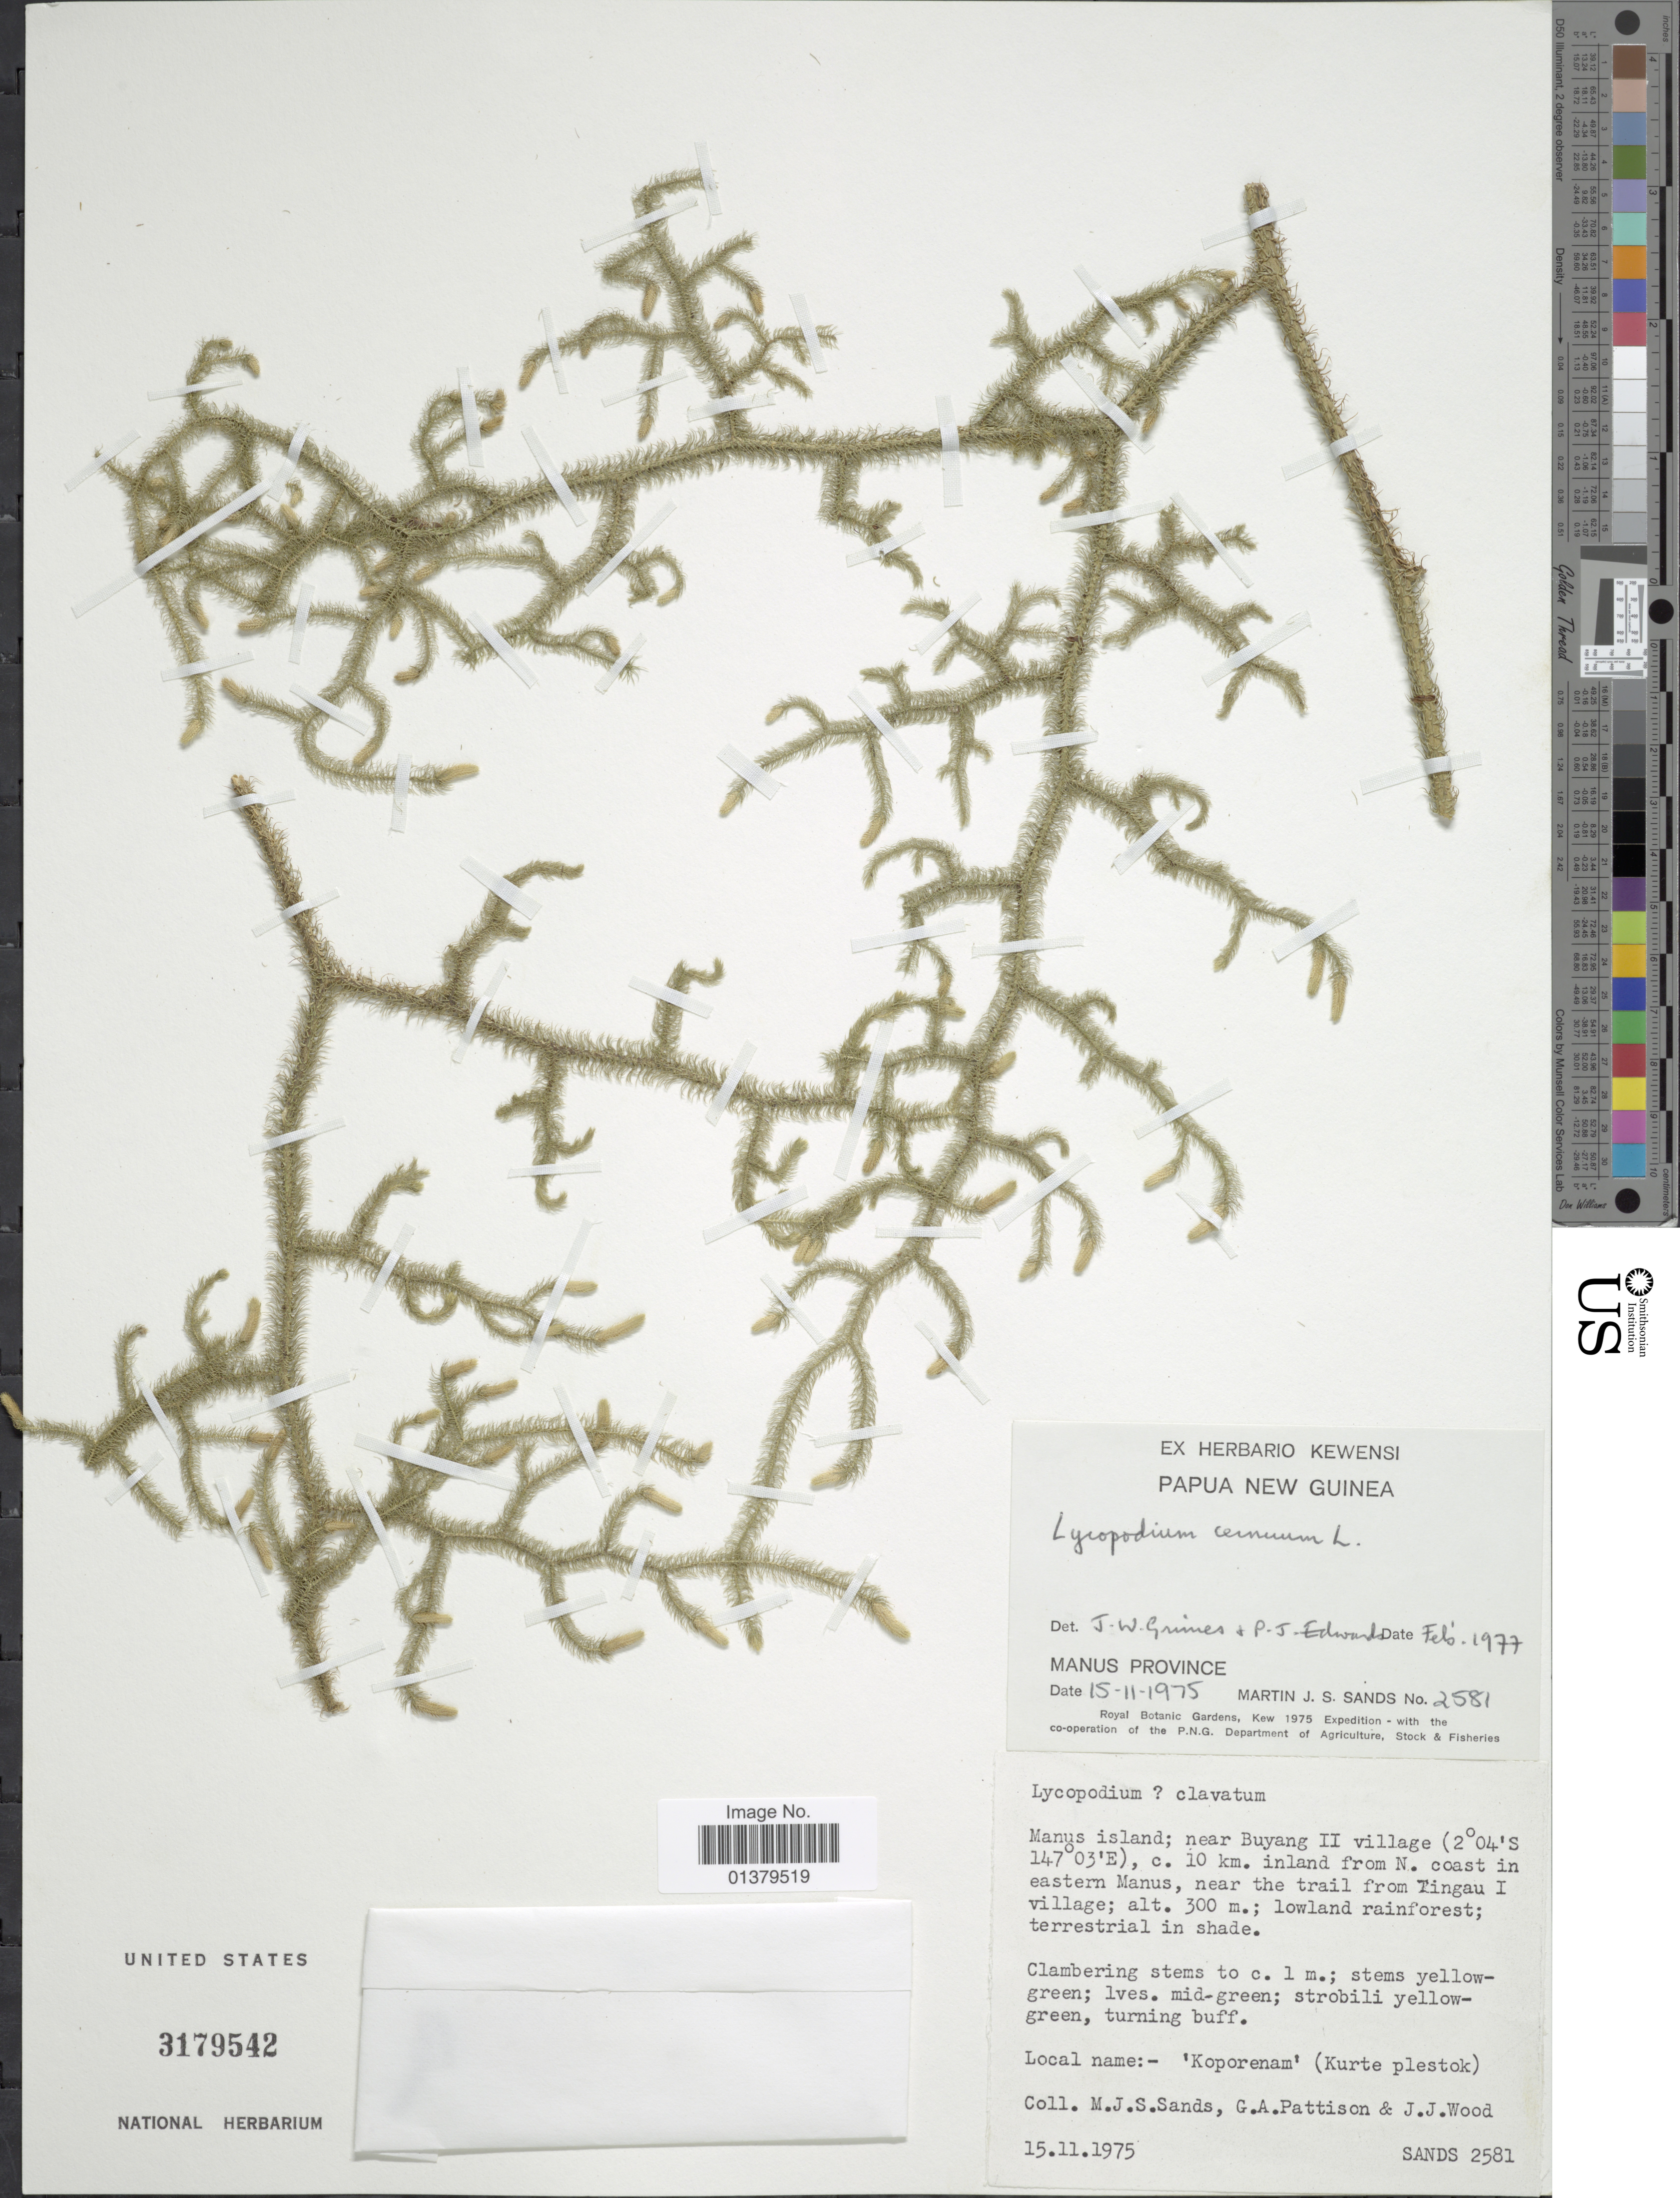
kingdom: Plantae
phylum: Tracheophyta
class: Lycopodiopsida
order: Lycopodiales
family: Lycopodiaceae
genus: Palhinhaea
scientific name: Palhinhaea cernua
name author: (L.) Vasc. & Franco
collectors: M. Sands, G. Pattison & J. Wood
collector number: SANDS 2581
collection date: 1975-11-15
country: Papua New Guinea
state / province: Manus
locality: Manus island; near Buyang II village, c. 10 km inland from N coast in eastern Manus, near the trail from Tingau I village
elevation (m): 300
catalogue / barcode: US 3179542